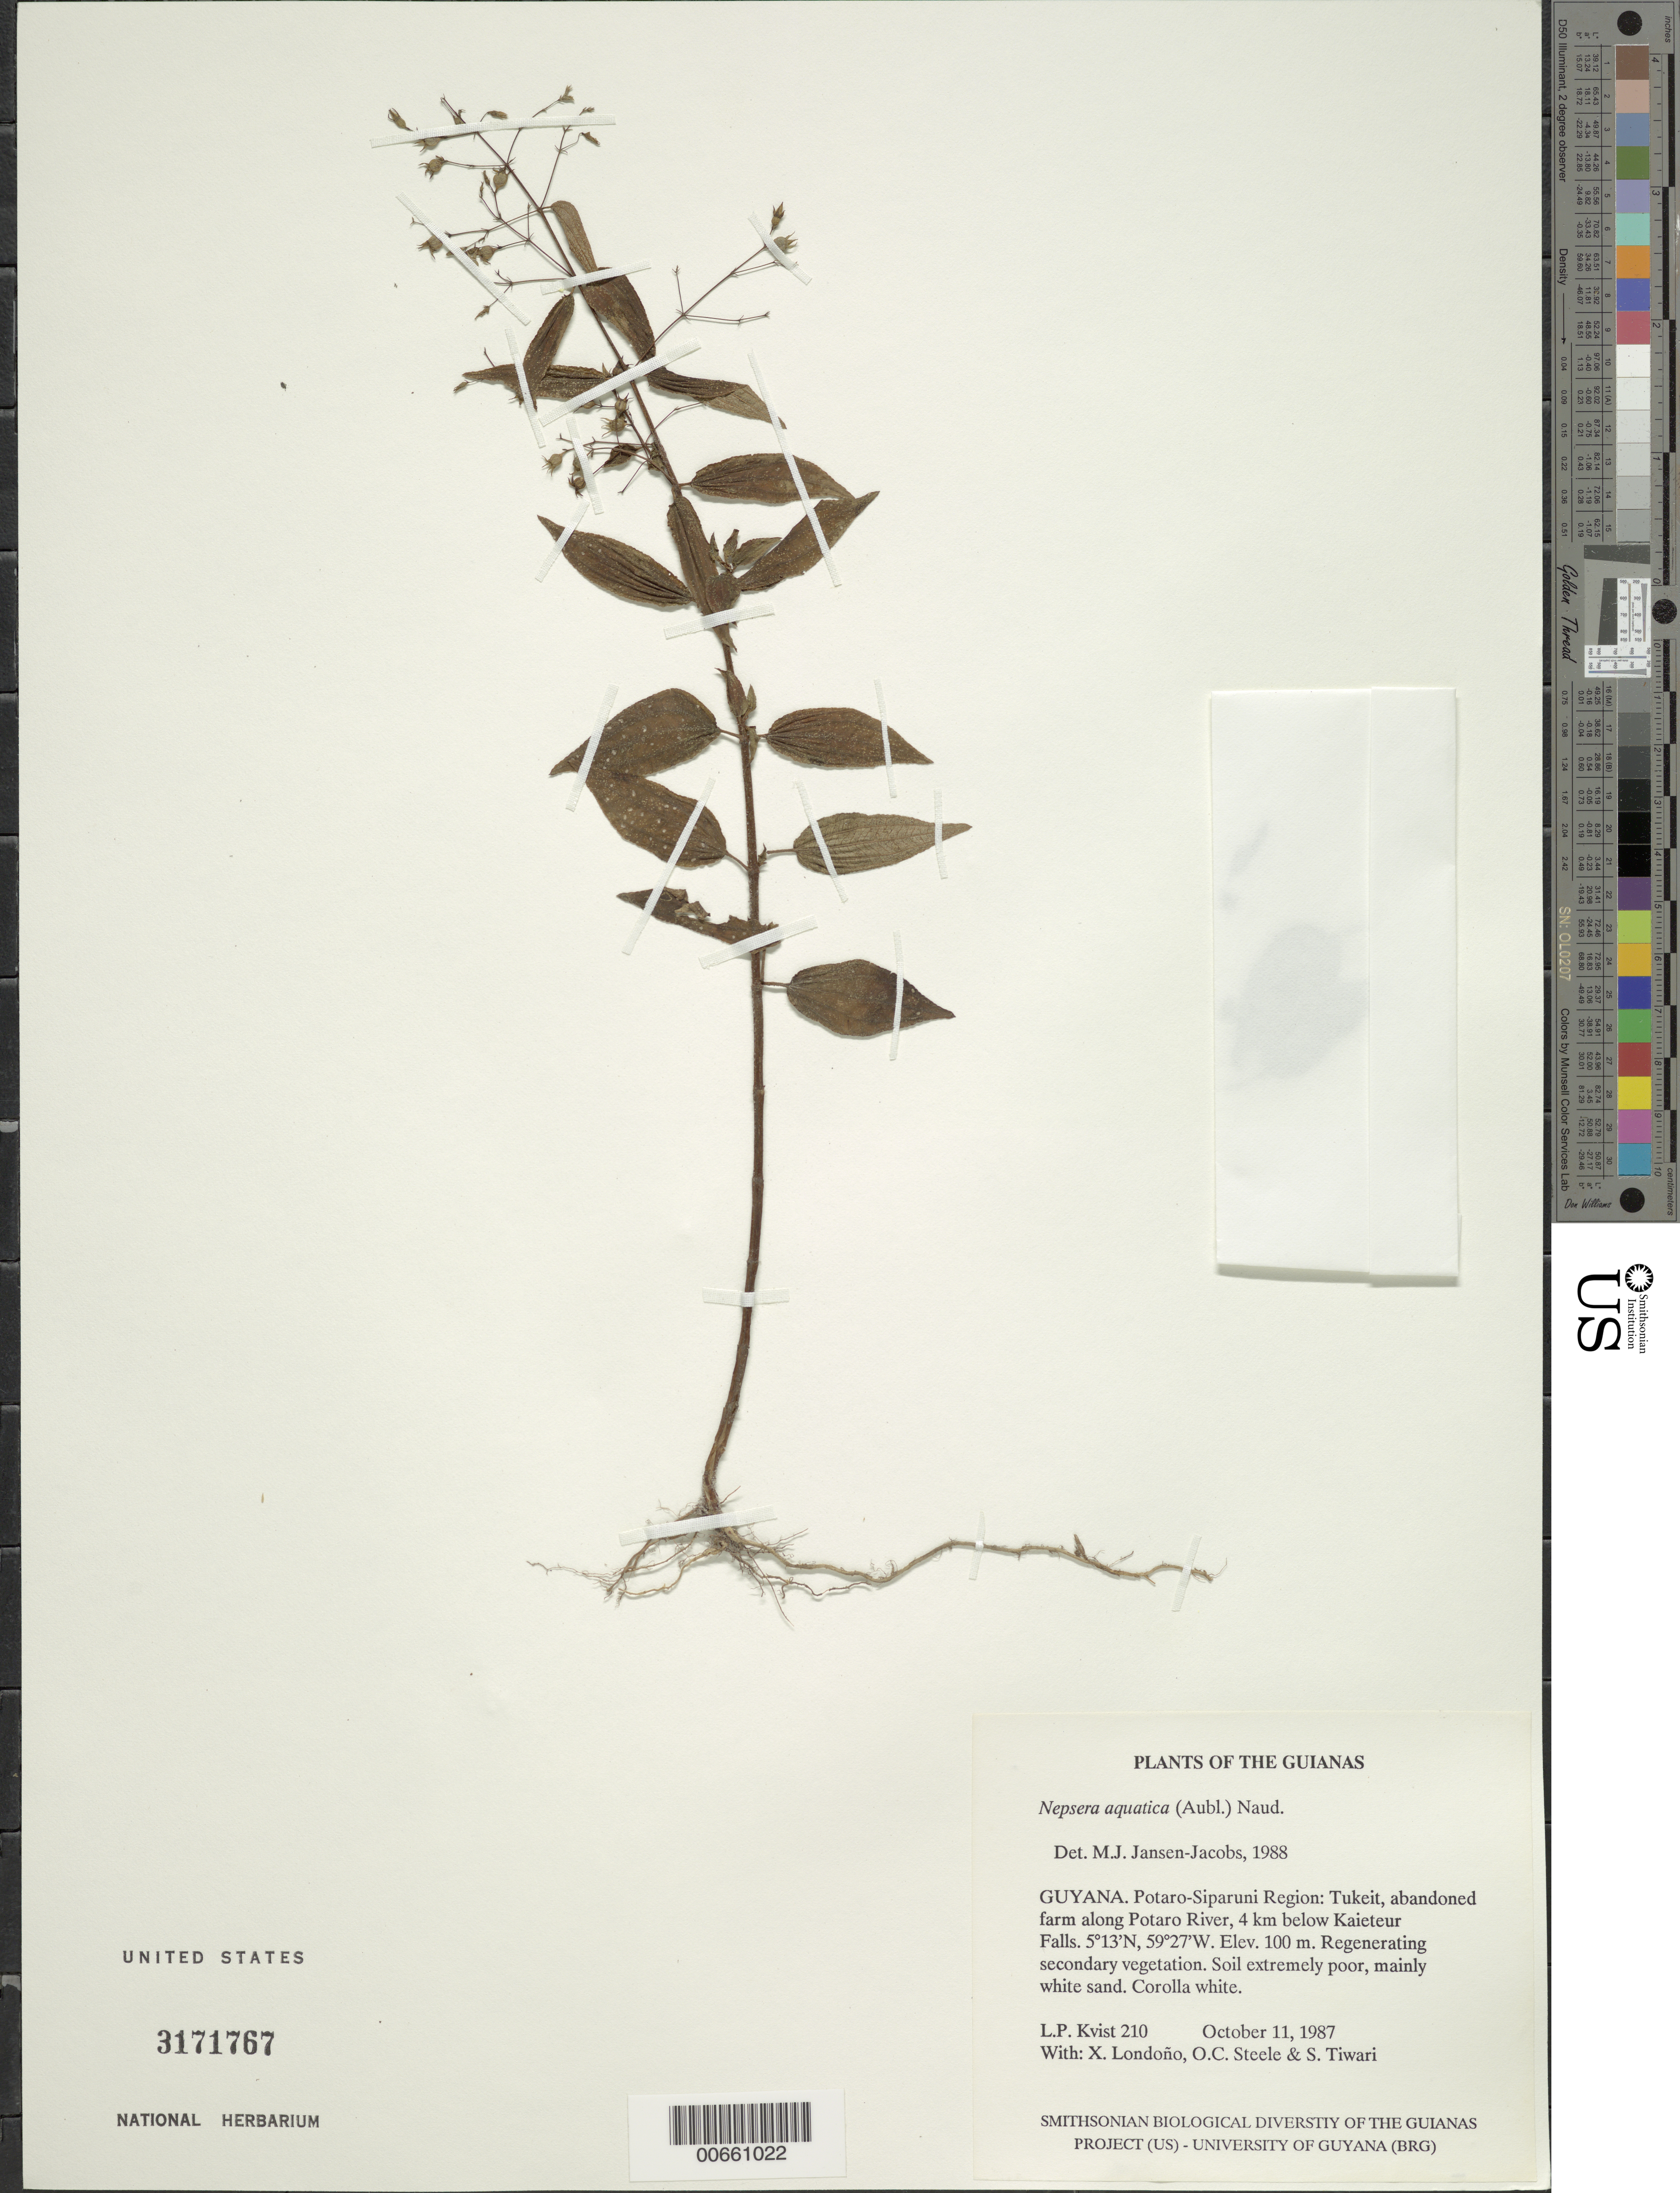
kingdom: Plantae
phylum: Tracheophyta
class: Magnoliopsida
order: Myrtales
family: Melastomataceae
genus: Nepsera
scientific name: Nepsera aquatica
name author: (Aubl.) Naudin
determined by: Jansen-Jacobs, M. J., (U), Nationaal Herbarium Nederland, Utrecht University branch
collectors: L. P. Kvist, X. Londoño, O. C. Steele & S. Tiwari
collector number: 210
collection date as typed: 11 October 1987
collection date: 1987-10-11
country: Guyana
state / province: Potaro-Siparuni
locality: Tukeit, abandoned farm along Potaro River, 4 km below Kaieteur Falls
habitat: Regenerating secondary vegetation. Soil extremely poor, mainly white sand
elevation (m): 100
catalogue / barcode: US 3171767